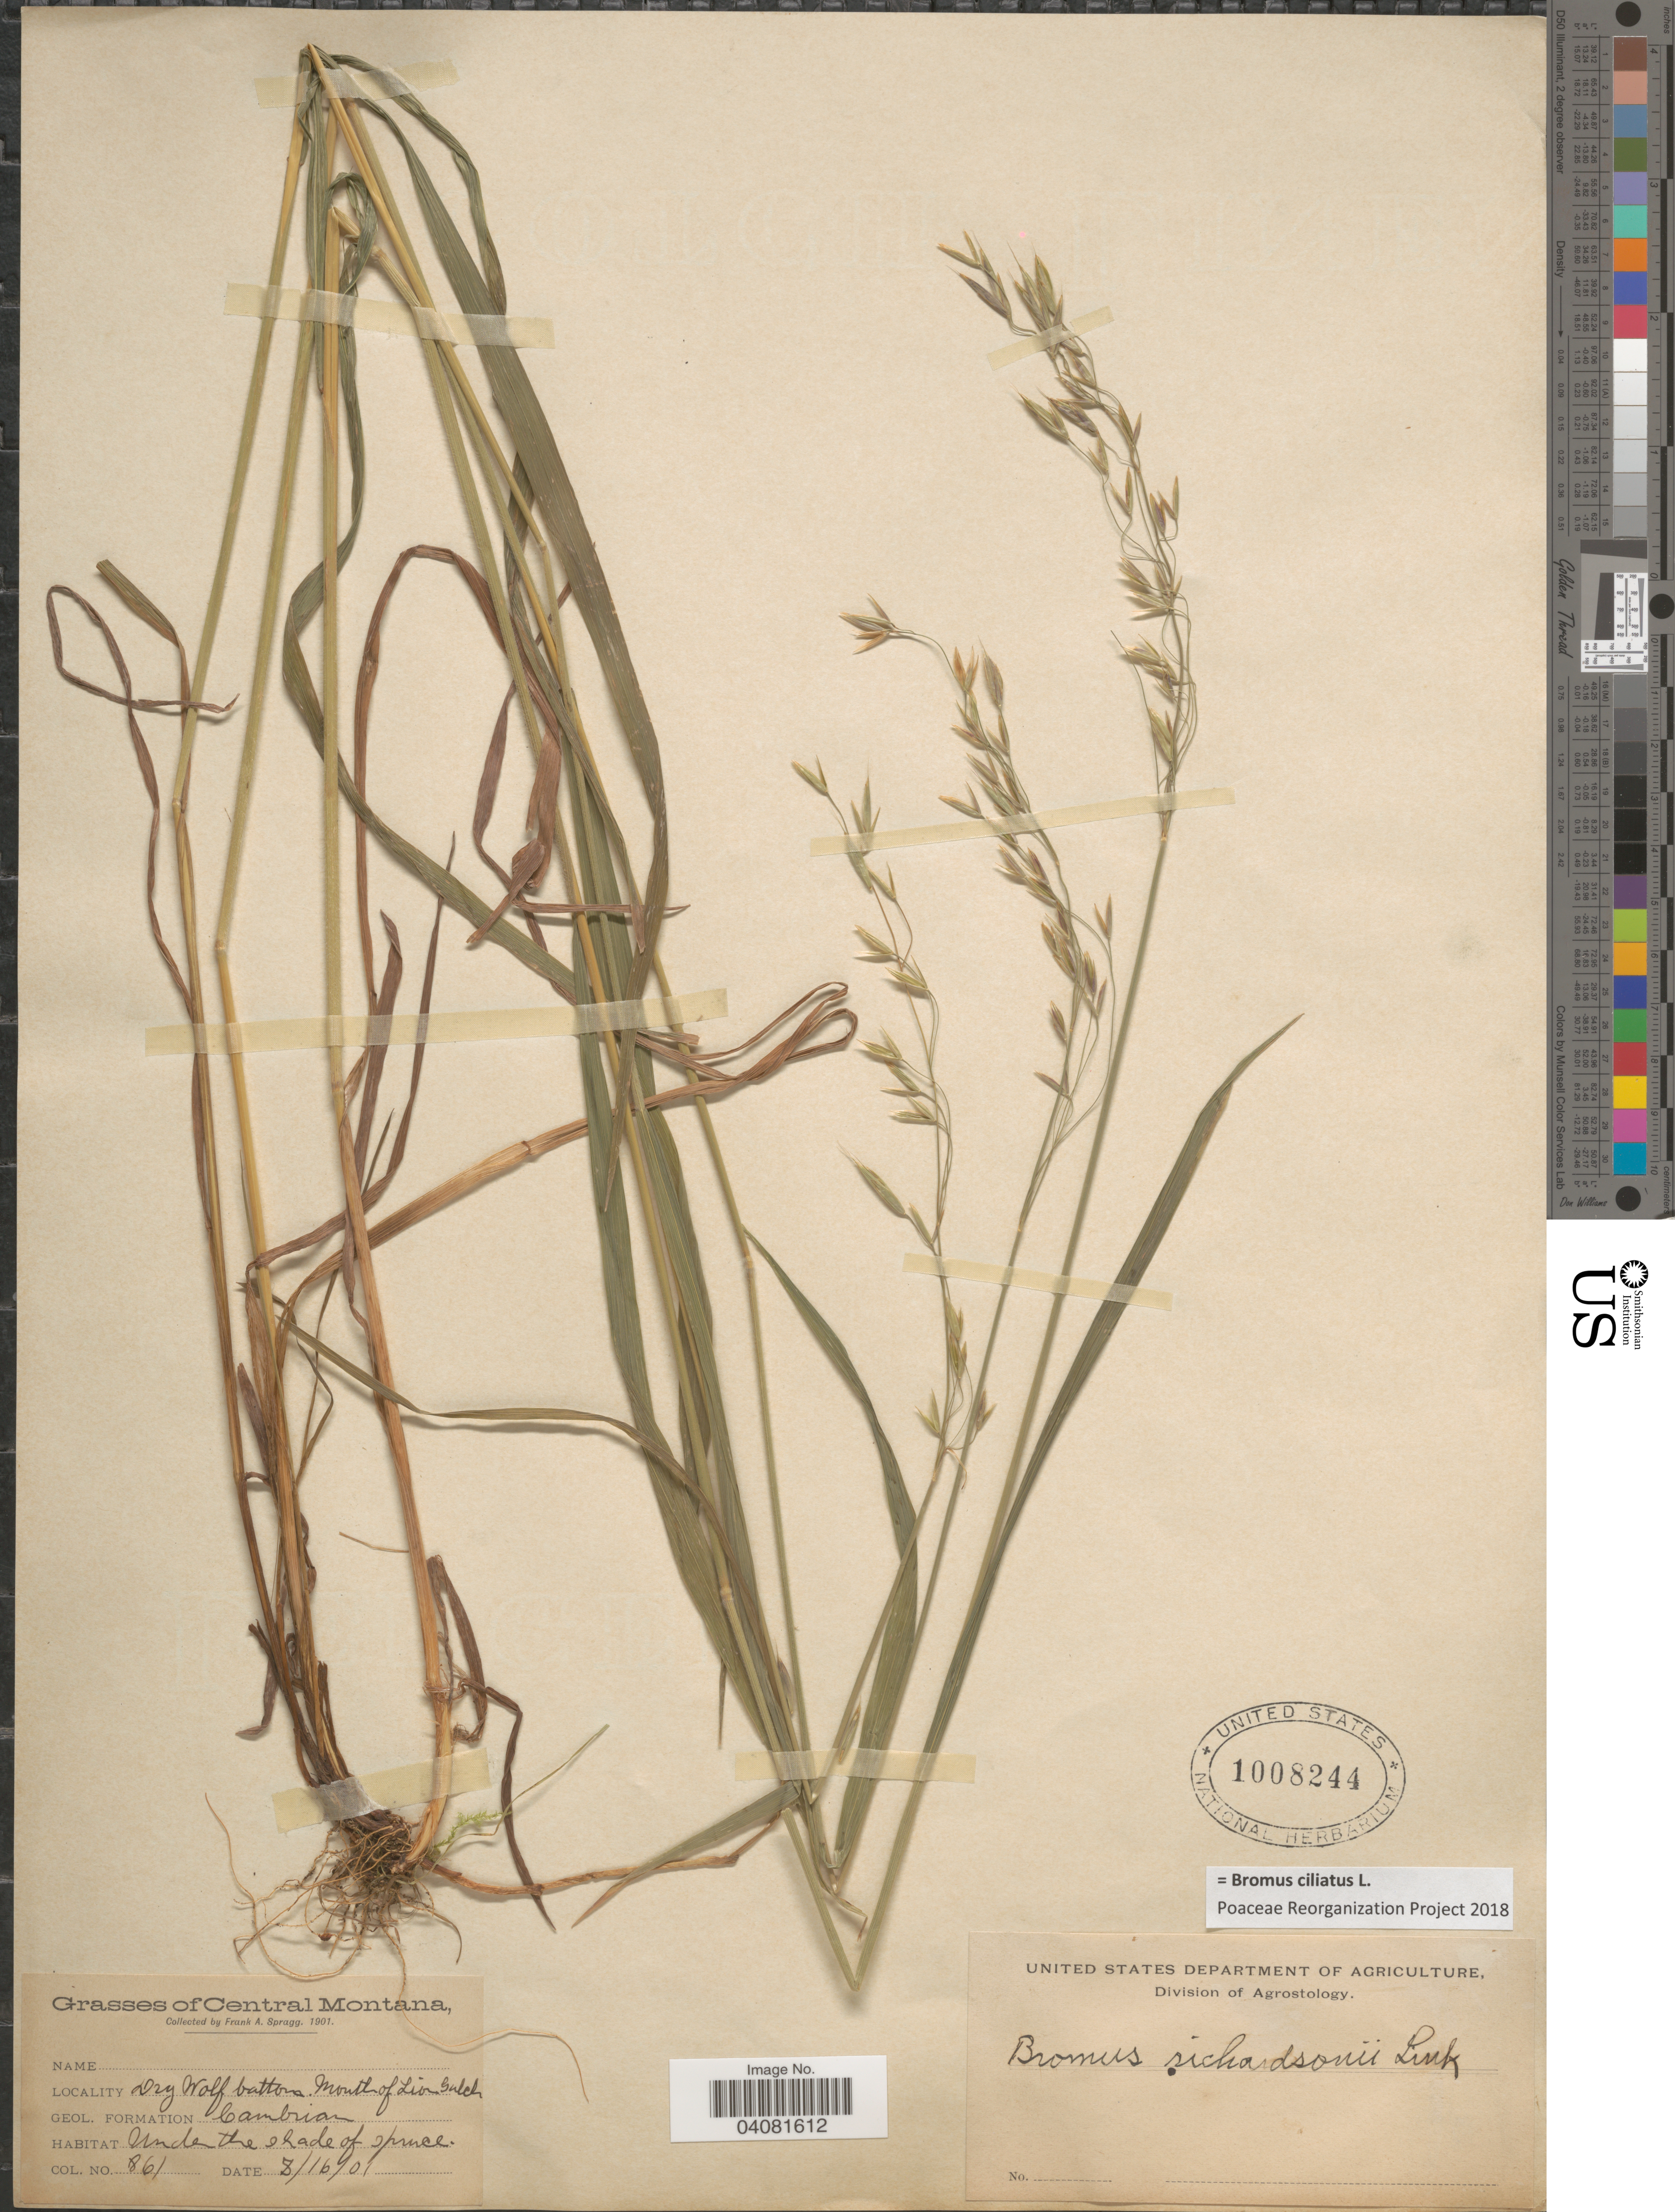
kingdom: Plantae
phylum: Tracheophyta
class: Liliopsida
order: Poales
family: Poaceae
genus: Bromus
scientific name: Bromus ciliatus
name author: L.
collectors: F. Spragg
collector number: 861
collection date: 1901-08-16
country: United States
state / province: Montana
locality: Central Montana. Dry Wolf bottems. Mouth of Lion Gulch.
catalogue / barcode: US 1008244